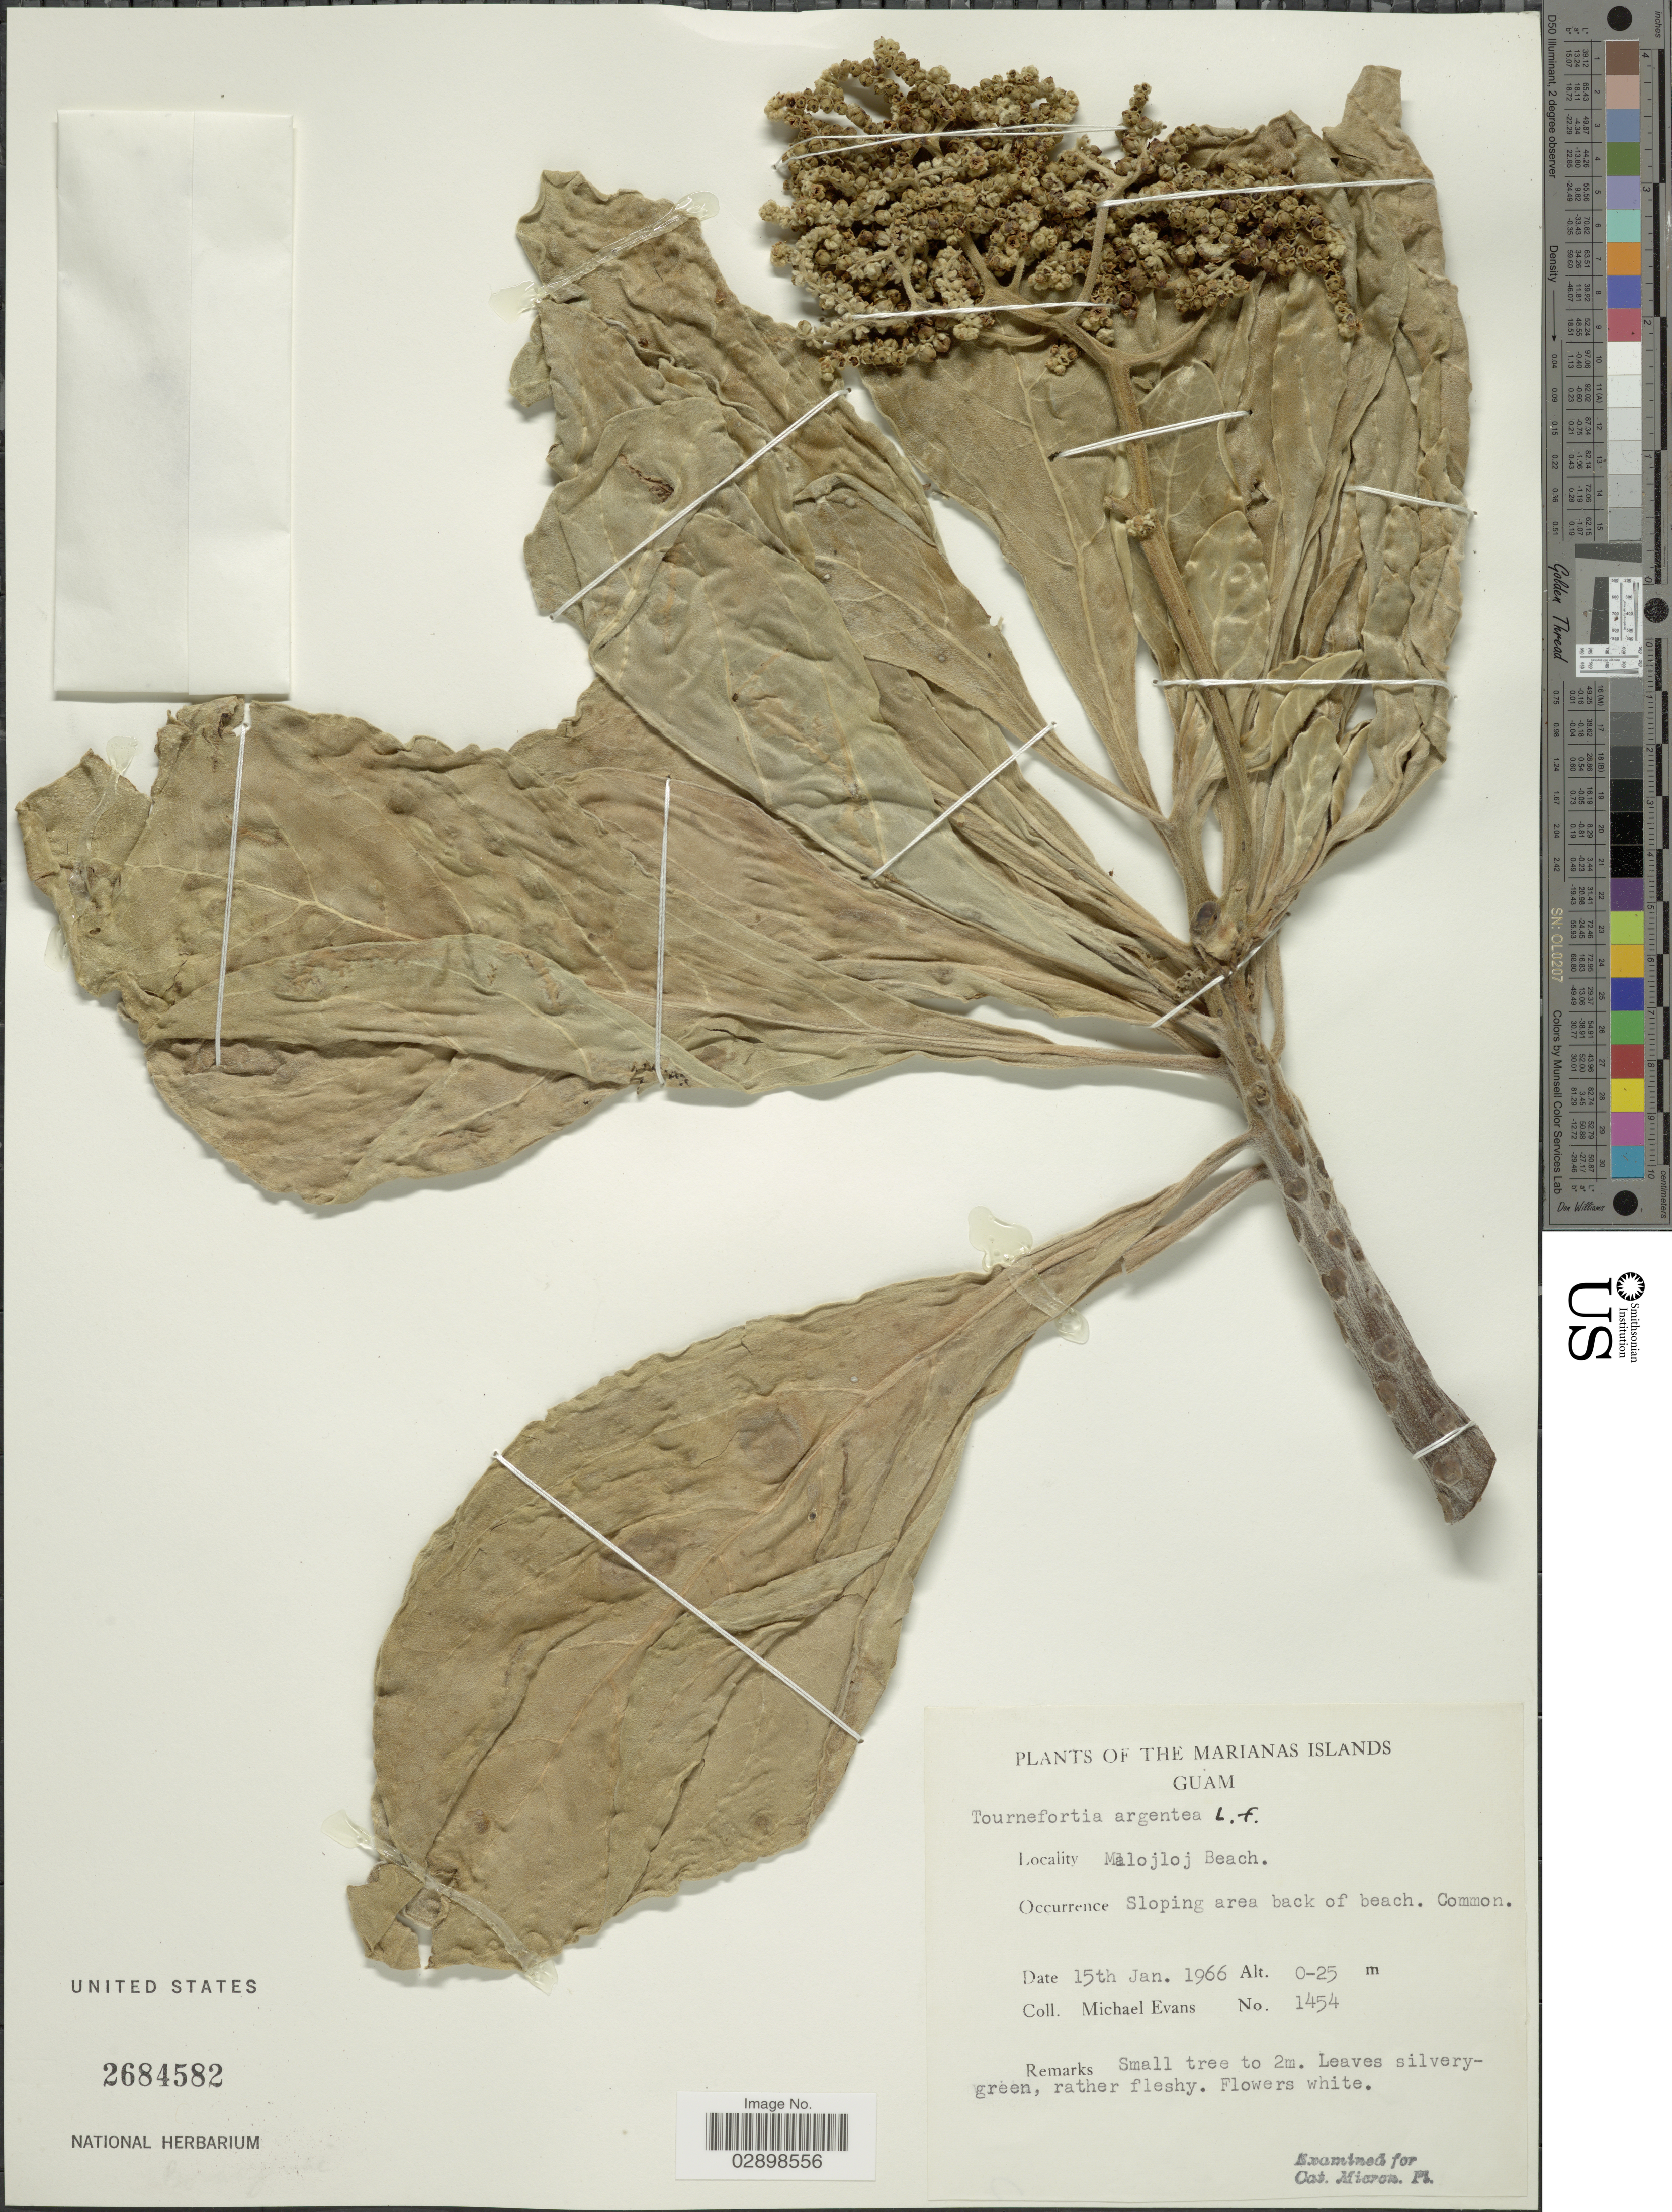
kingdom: Plantae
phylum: Tracheophyta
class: Magnoliopsida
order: Boraginales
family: Heliotropiaceae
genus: Heliotropium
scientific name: Heliotropium arboreum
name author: (Blanco) Mabberley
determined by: Wagner, W. L., (BOT), Smithsonian Institution - National Museum of Natural History (UNITED STATES)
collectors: M. Evans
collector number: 1454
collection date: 1966-01-15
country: Guam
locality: Marianas Islands. Malojloj Beach.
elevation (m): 0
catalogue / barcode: US 2684582